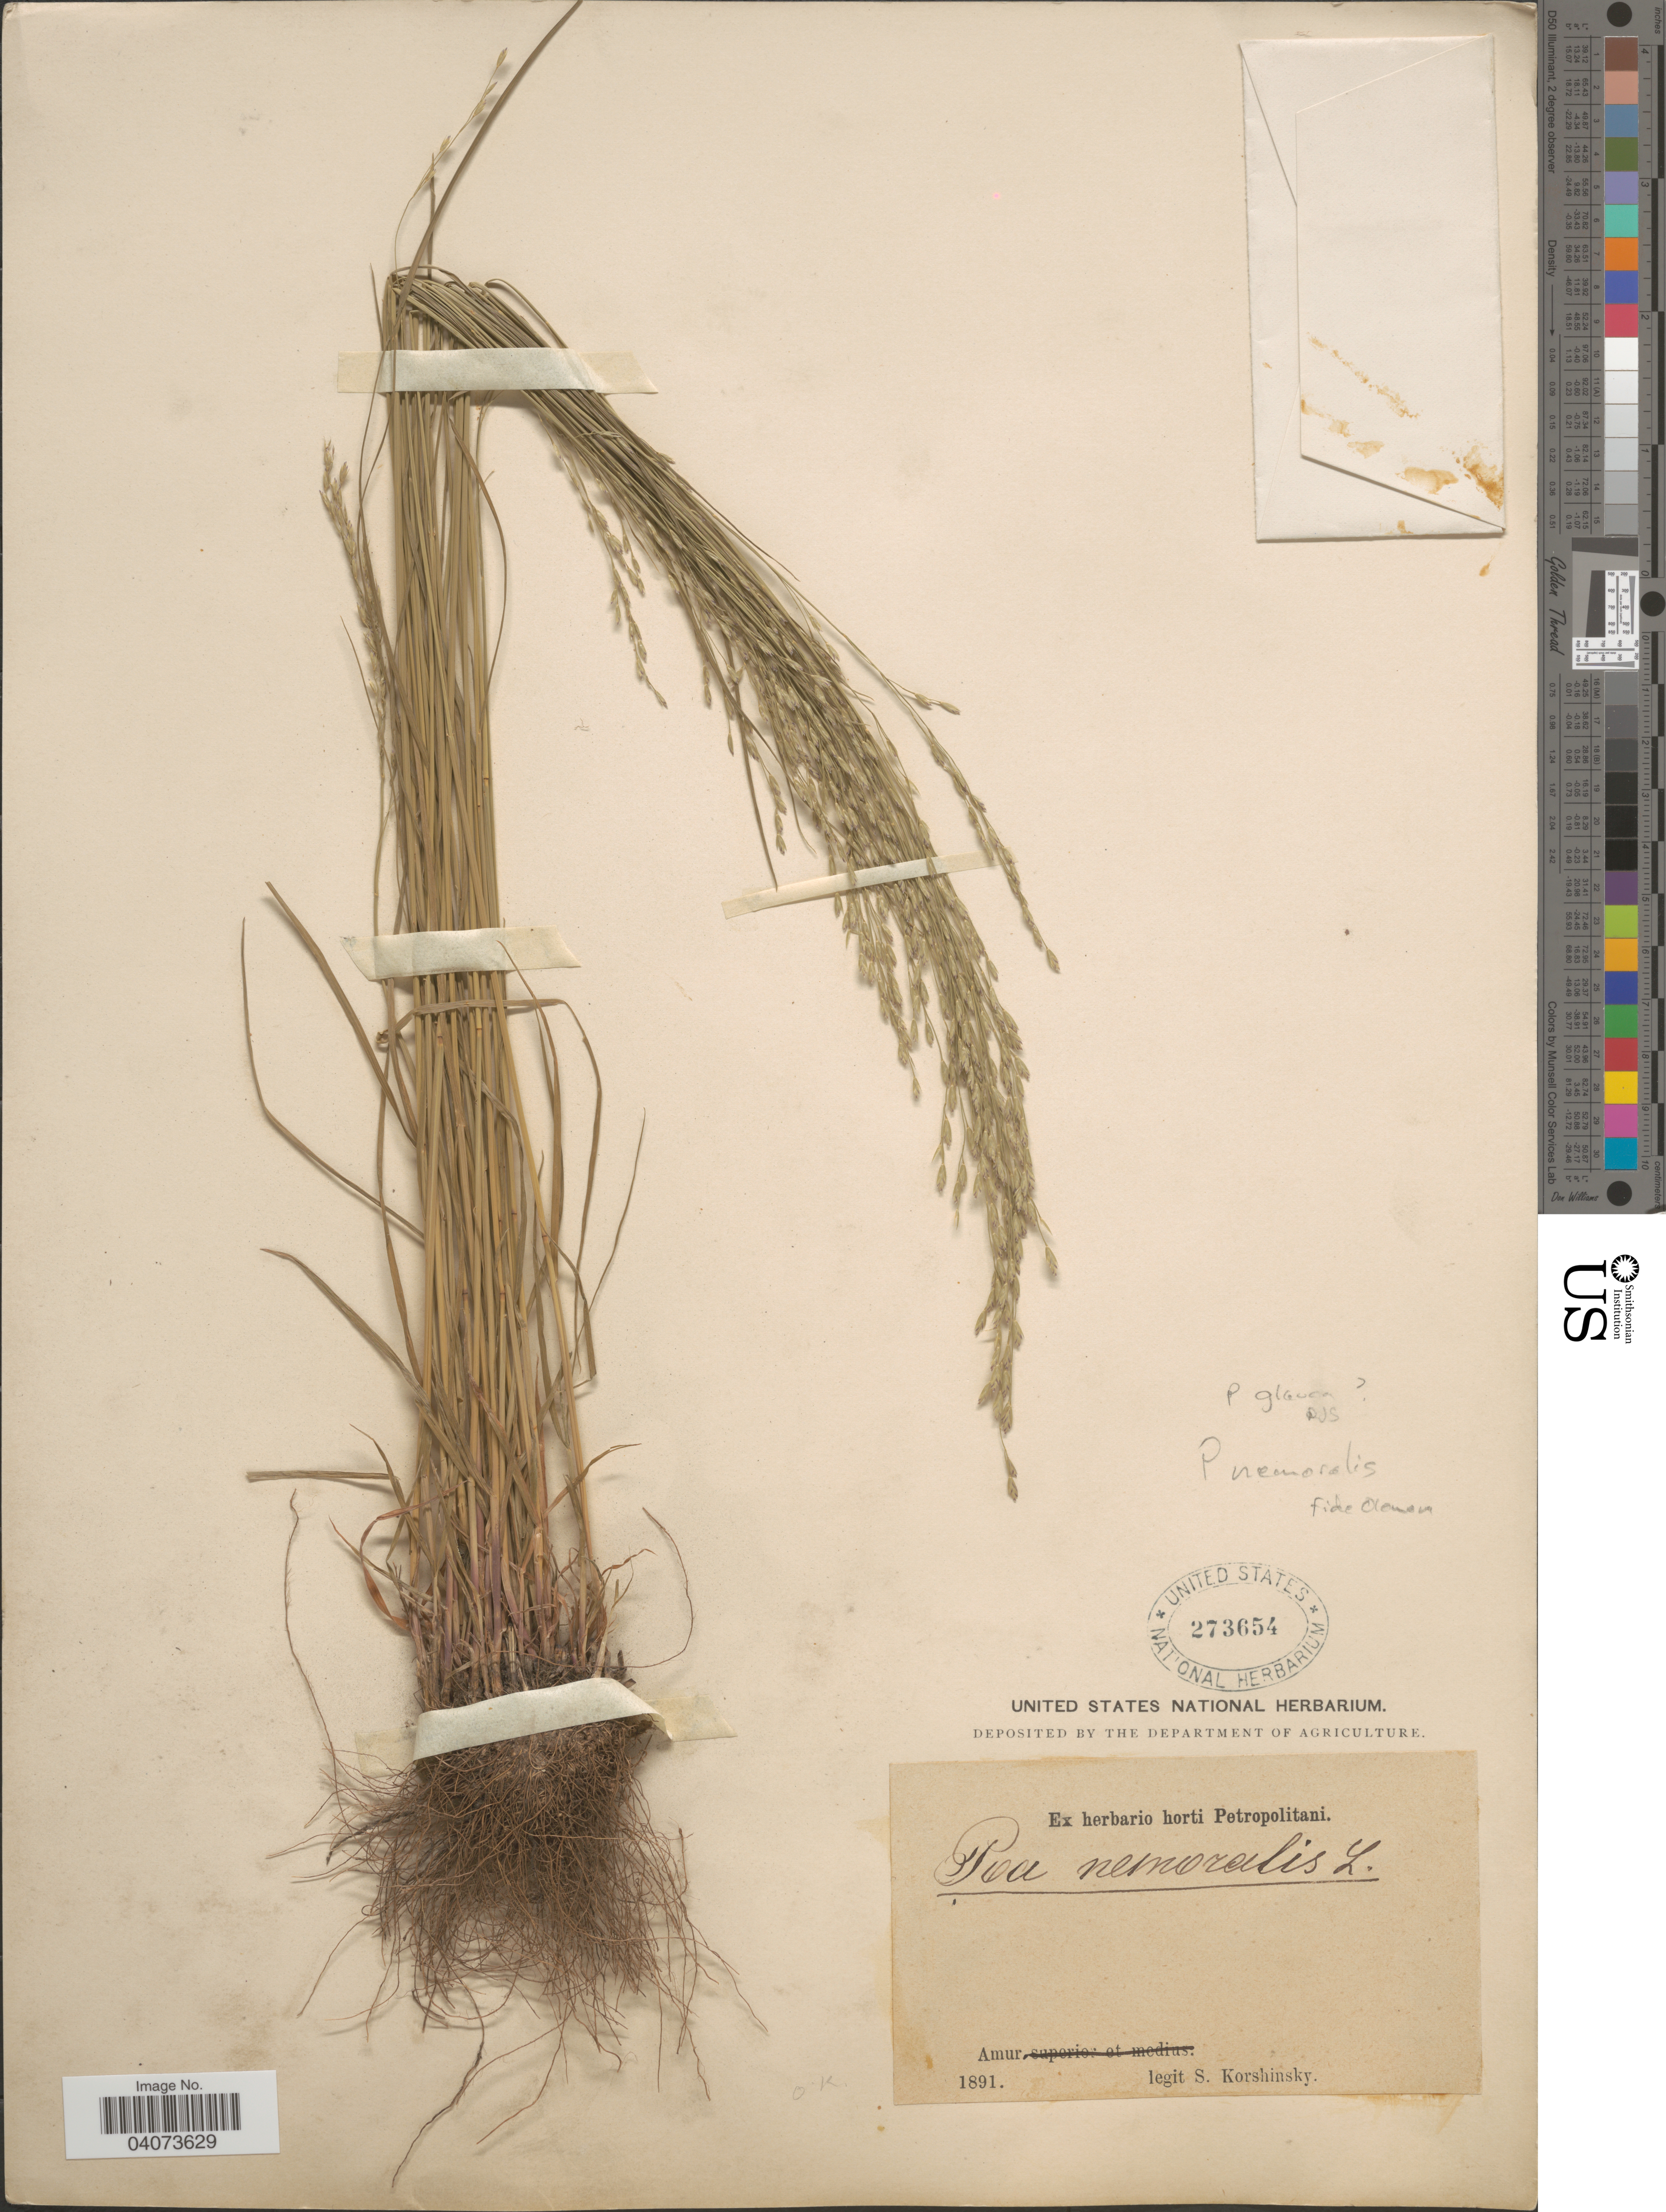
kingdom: Plantae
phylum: Tracheophyta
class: Liliopsida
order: Poales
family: Poaceae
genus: Poa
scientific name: Poa nemoralis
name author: L.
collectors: S. I. Korshinsky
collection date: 1891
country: Russian Federation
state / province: Amur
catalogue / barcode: US 273654